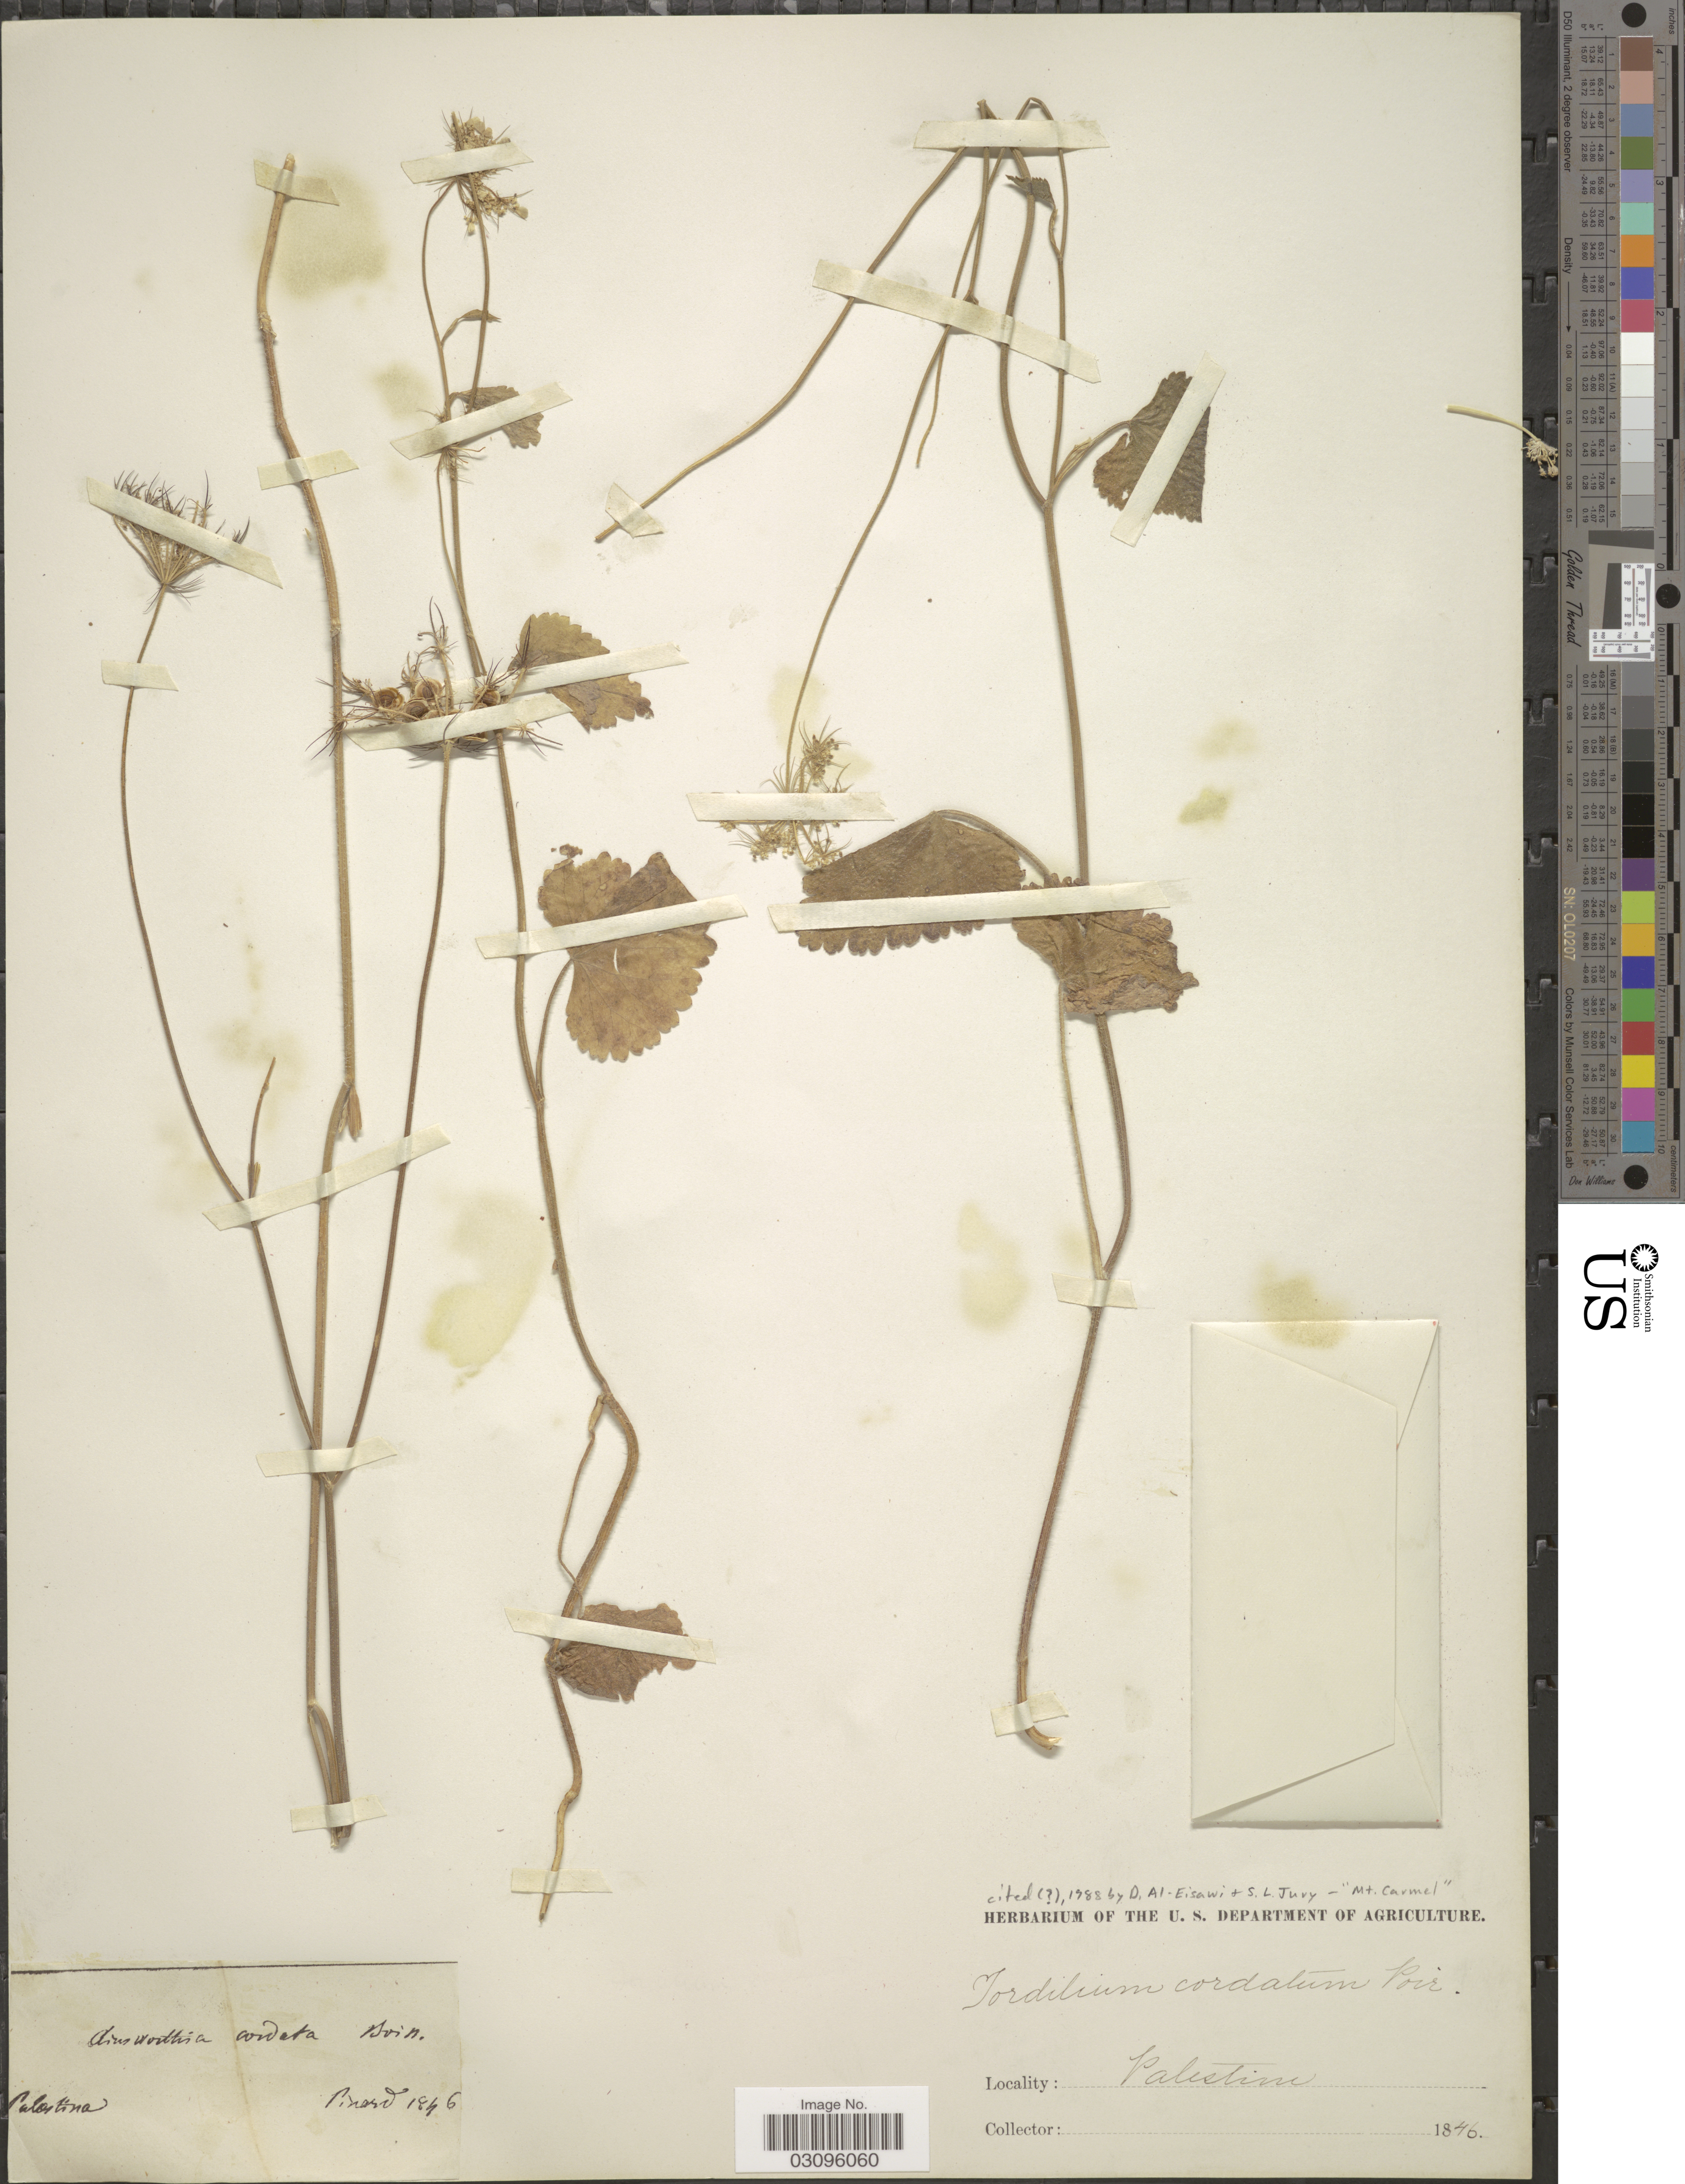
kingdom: Plantae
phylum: Tracheophyta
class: Magnoliopsida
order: Apiales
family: Apiaceae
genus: Tordylium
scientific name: Tordylium cordatum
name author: (Jacq.) Poir.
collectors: -. Pinard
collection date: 1846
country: Israel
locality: Palestina.